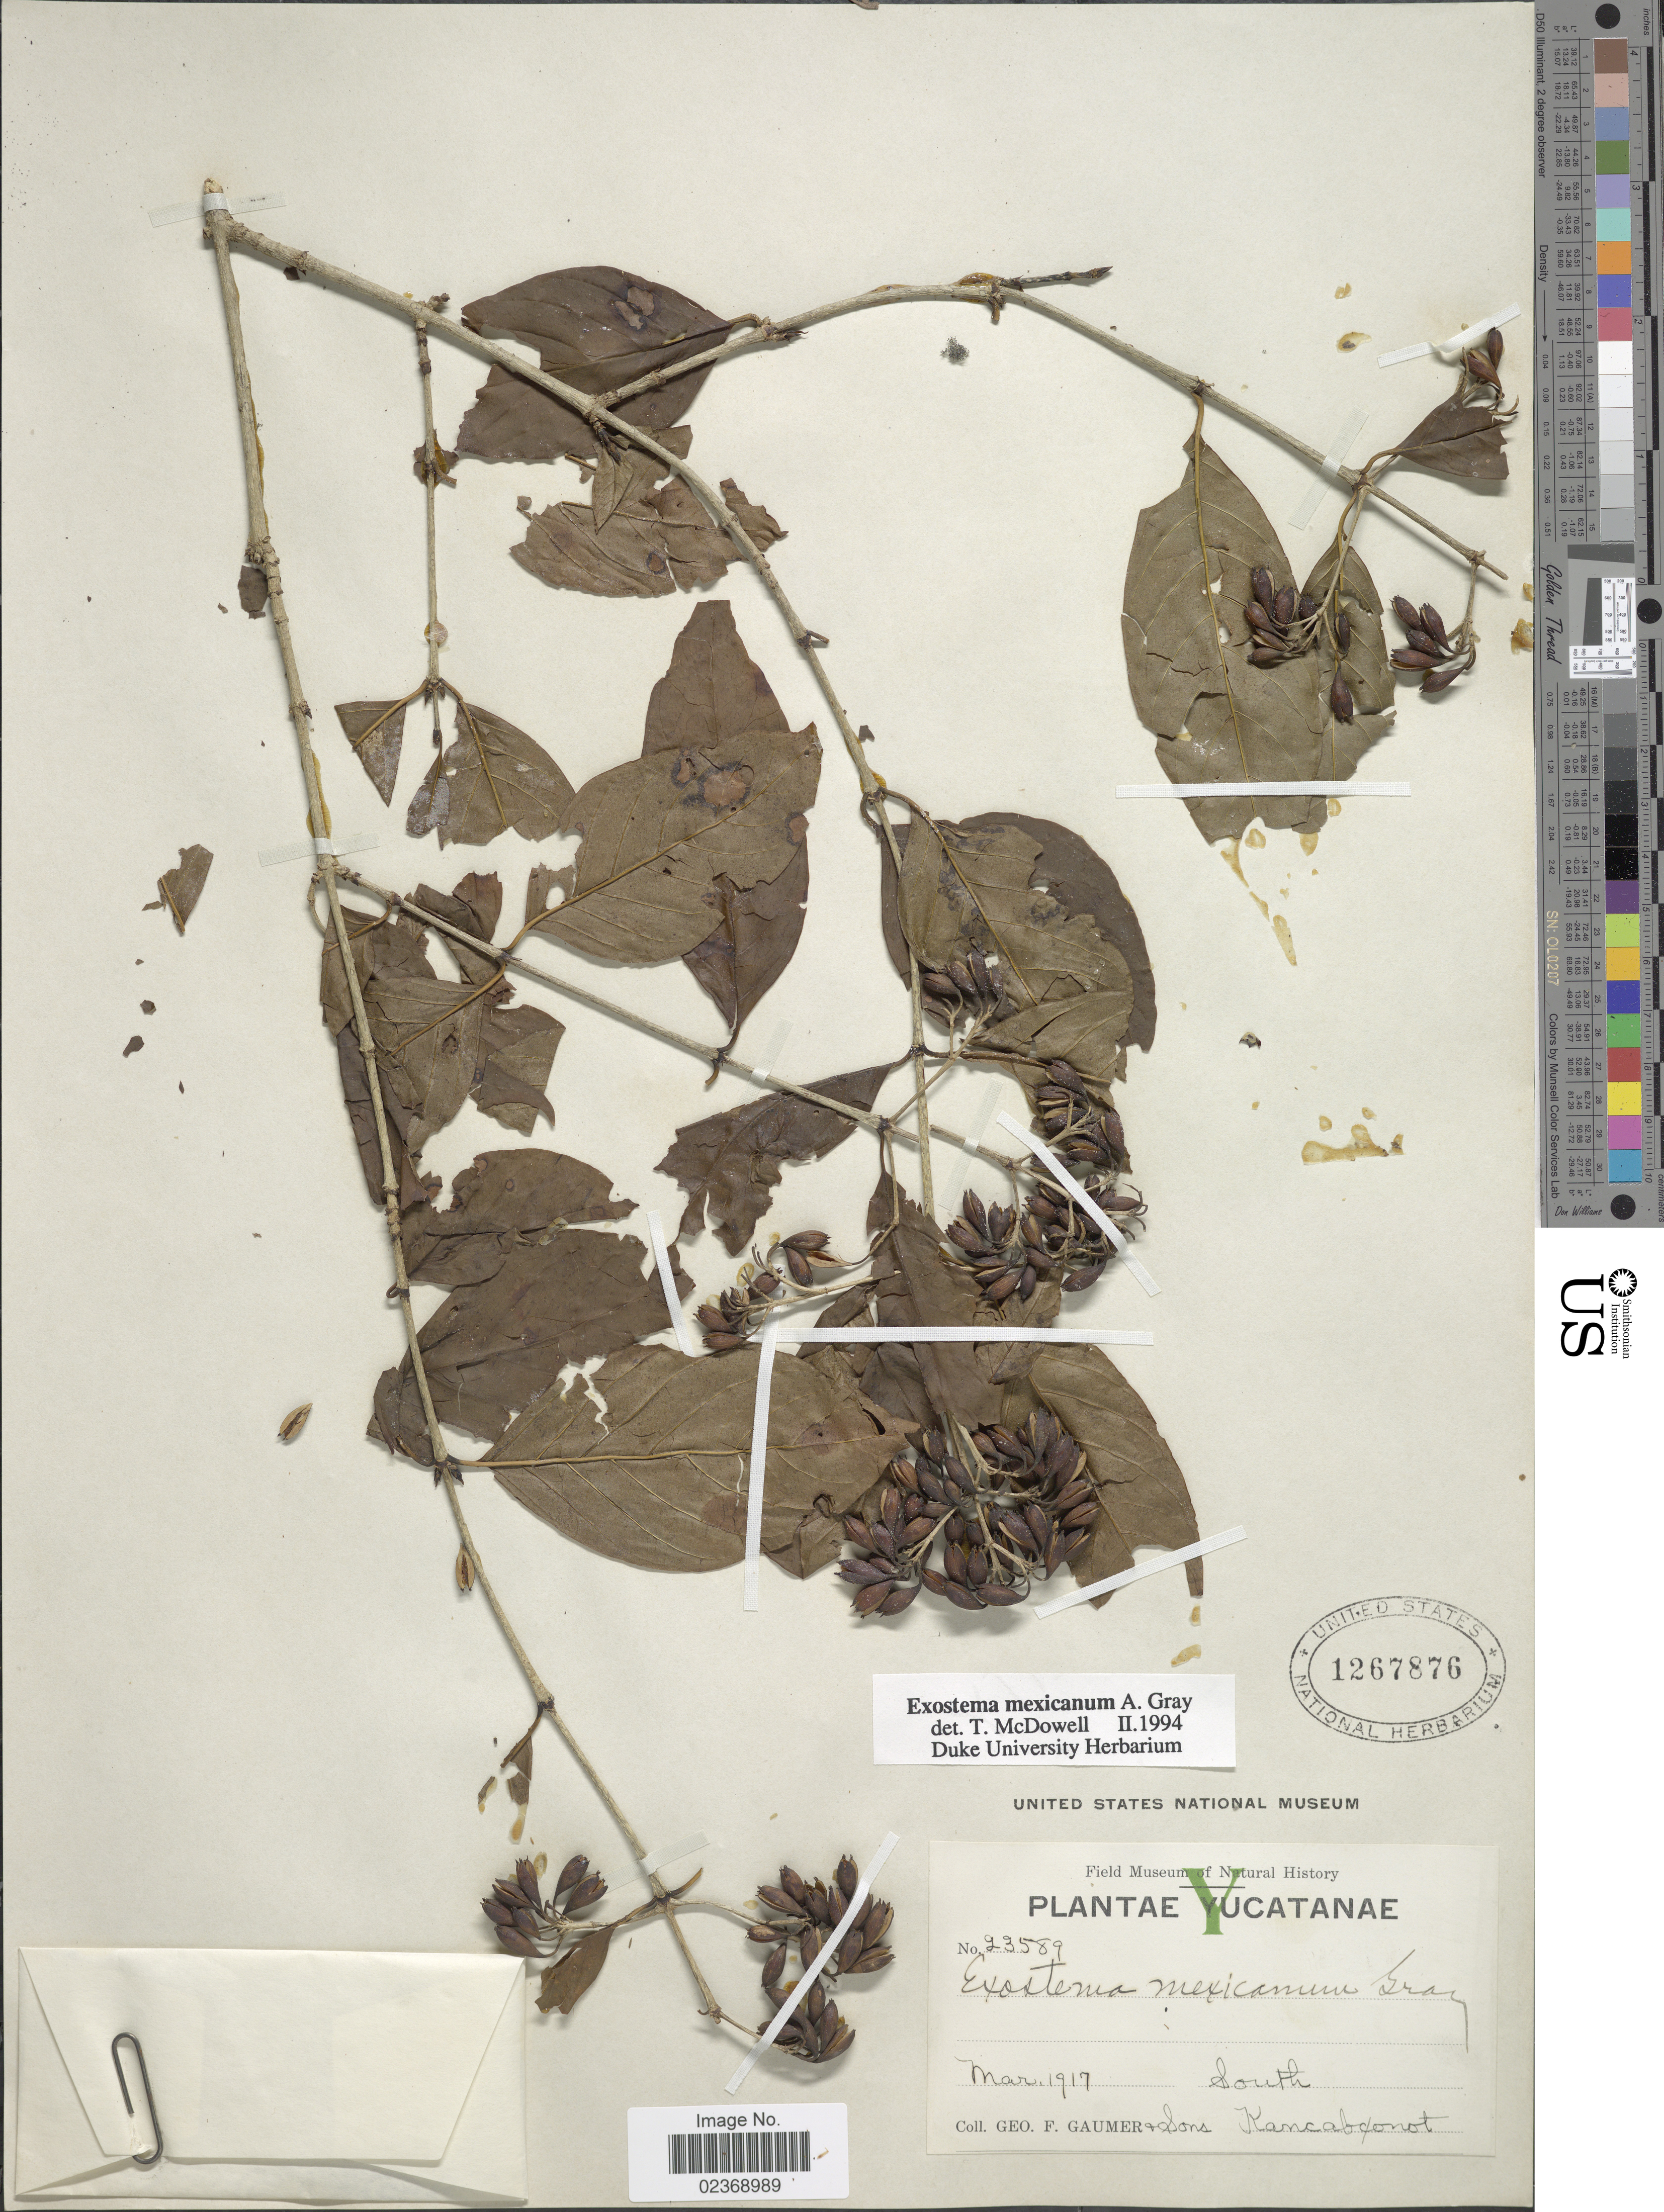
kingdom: Plantae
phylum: Tracheophyta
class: Magnoliopsida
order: Gentianales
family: Rubiaceae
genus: Exostema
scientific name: Exostema mexicanum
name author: A. Gray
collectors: G. F. Gaumer & & Sons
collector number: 23589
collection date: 1917-03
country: Mexico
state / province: Yucatán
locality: South, Kancabonot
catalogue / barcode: US 1267876